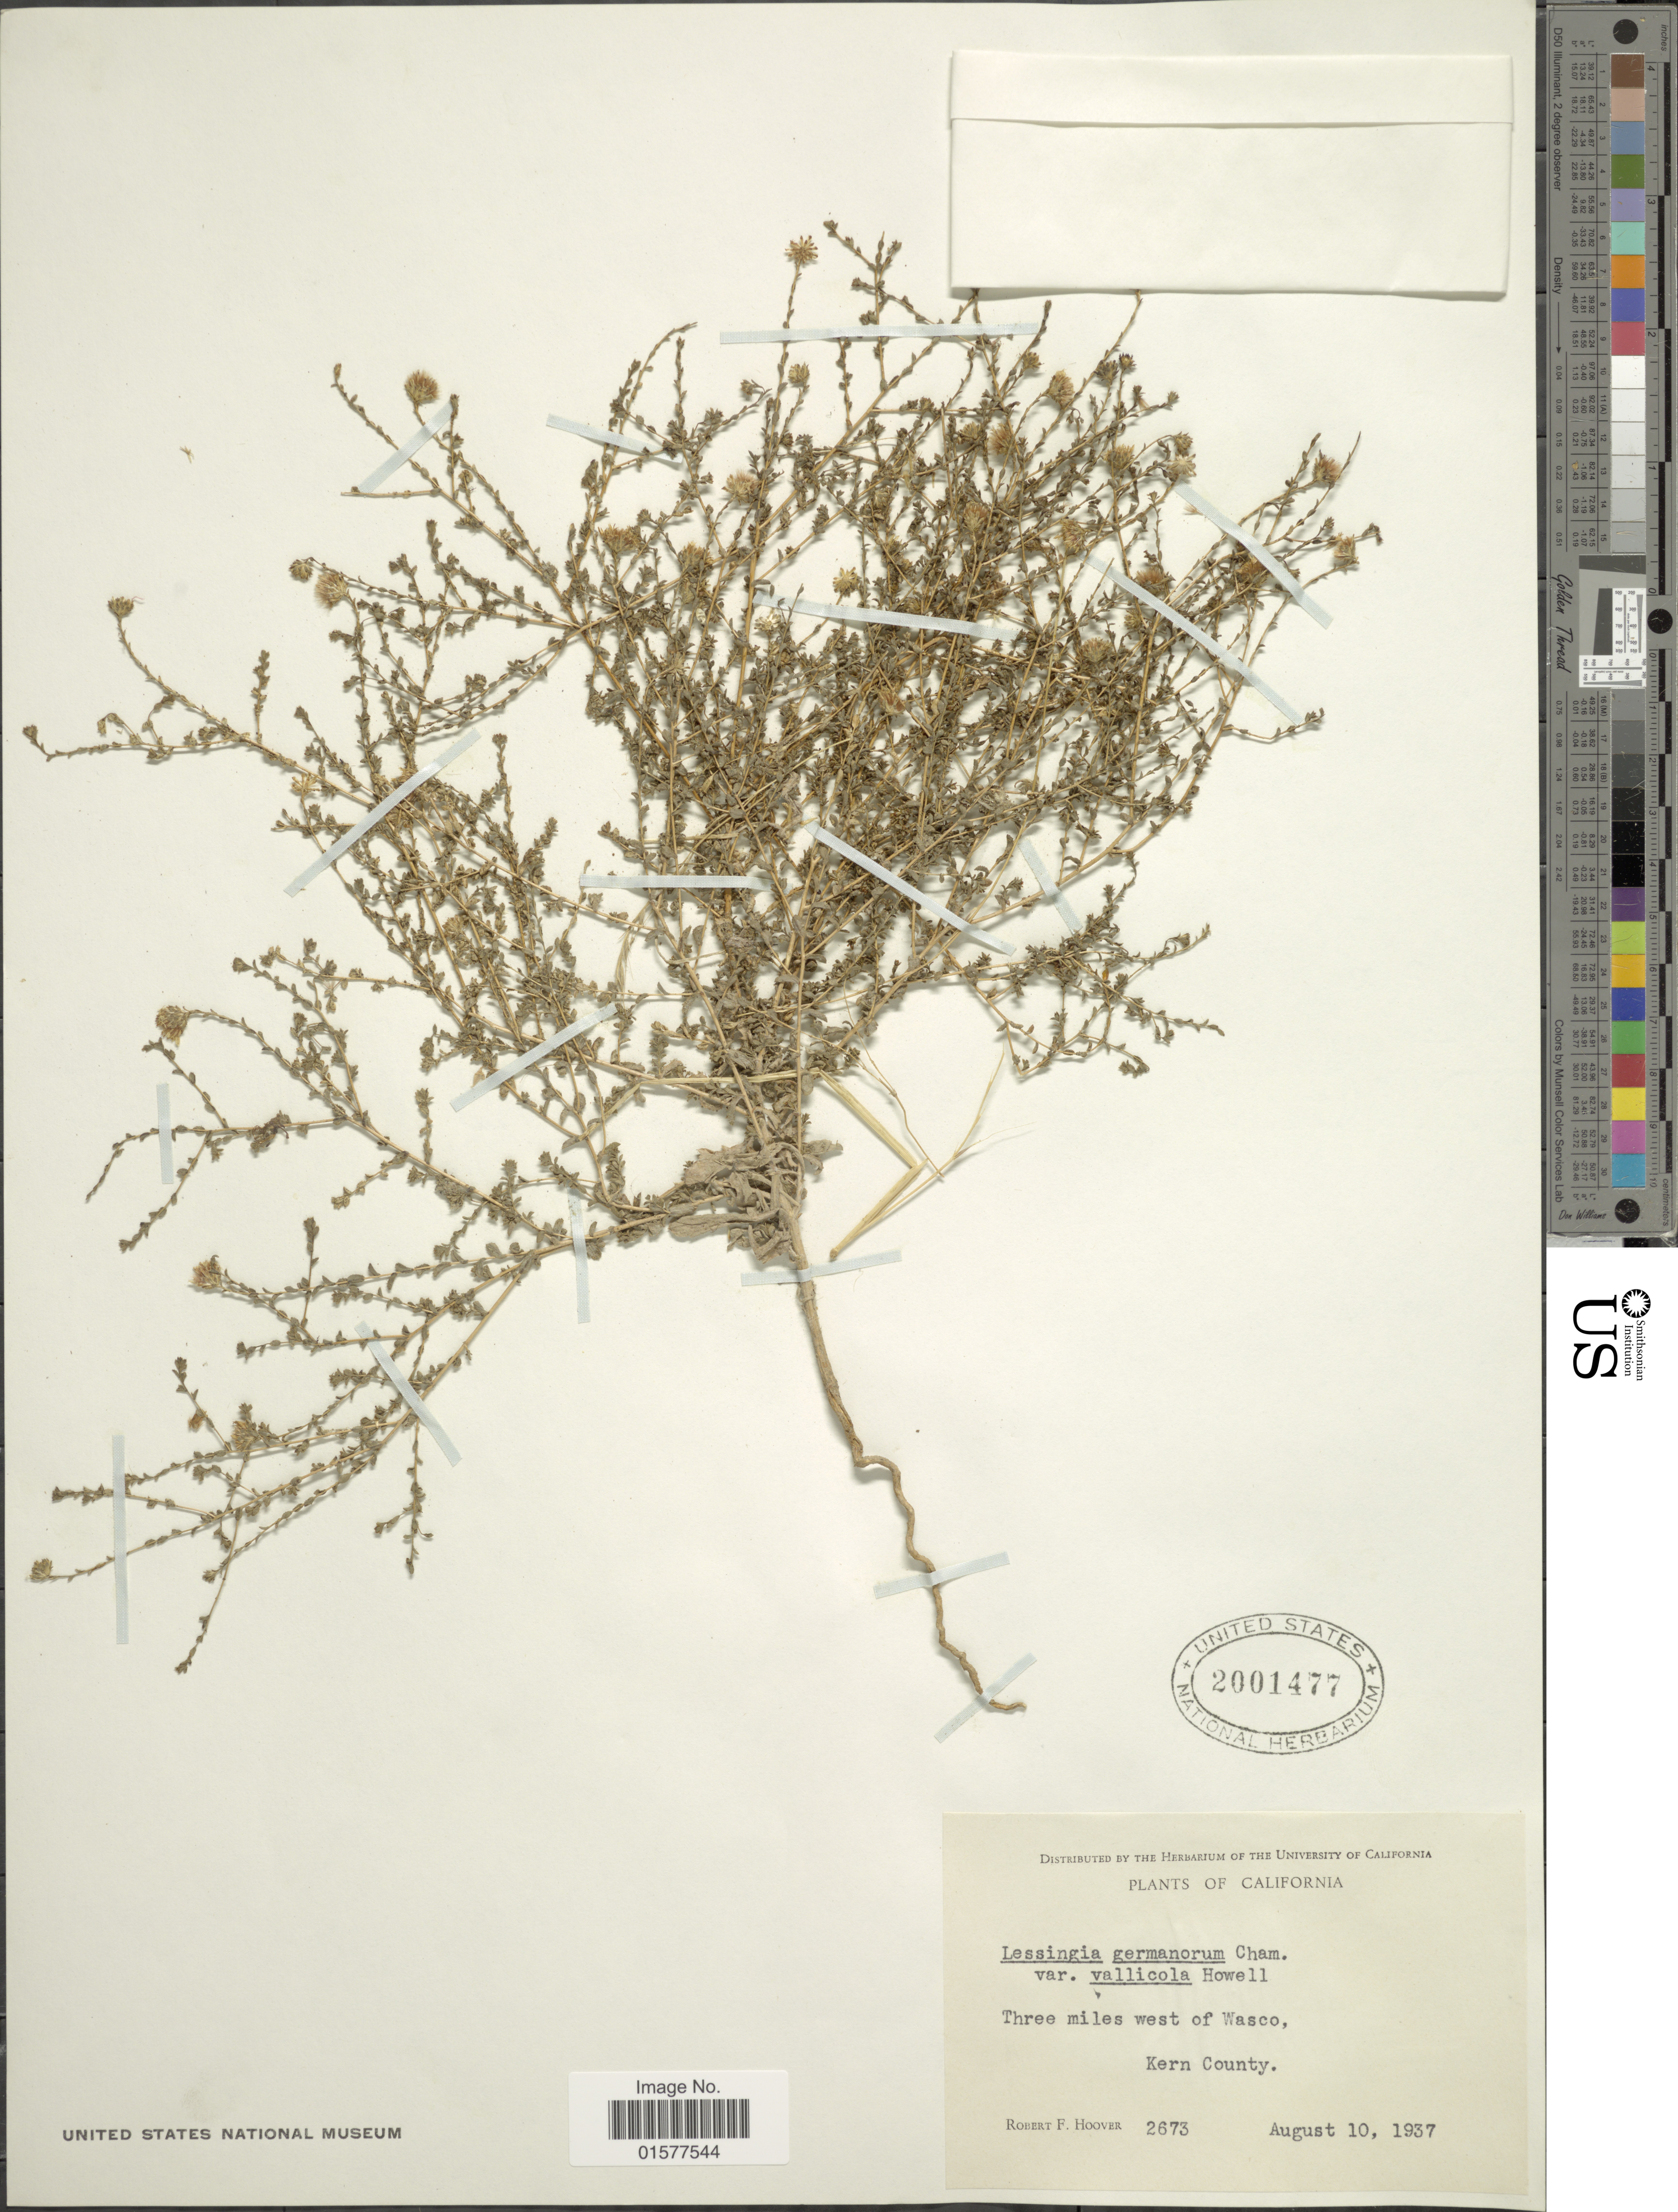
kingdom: Plantae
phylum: Tracheophyta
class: Magnoliopsida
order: Asterales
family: Asteraceae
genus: Lessingia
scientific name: Lessingia germanorum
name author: Cham.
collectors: R. F. Hoover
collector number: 2673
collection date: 1937-08-10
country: United States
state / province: California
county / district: Kern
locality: Three miles west of Wasco, Kern County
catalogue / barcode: US 2001477